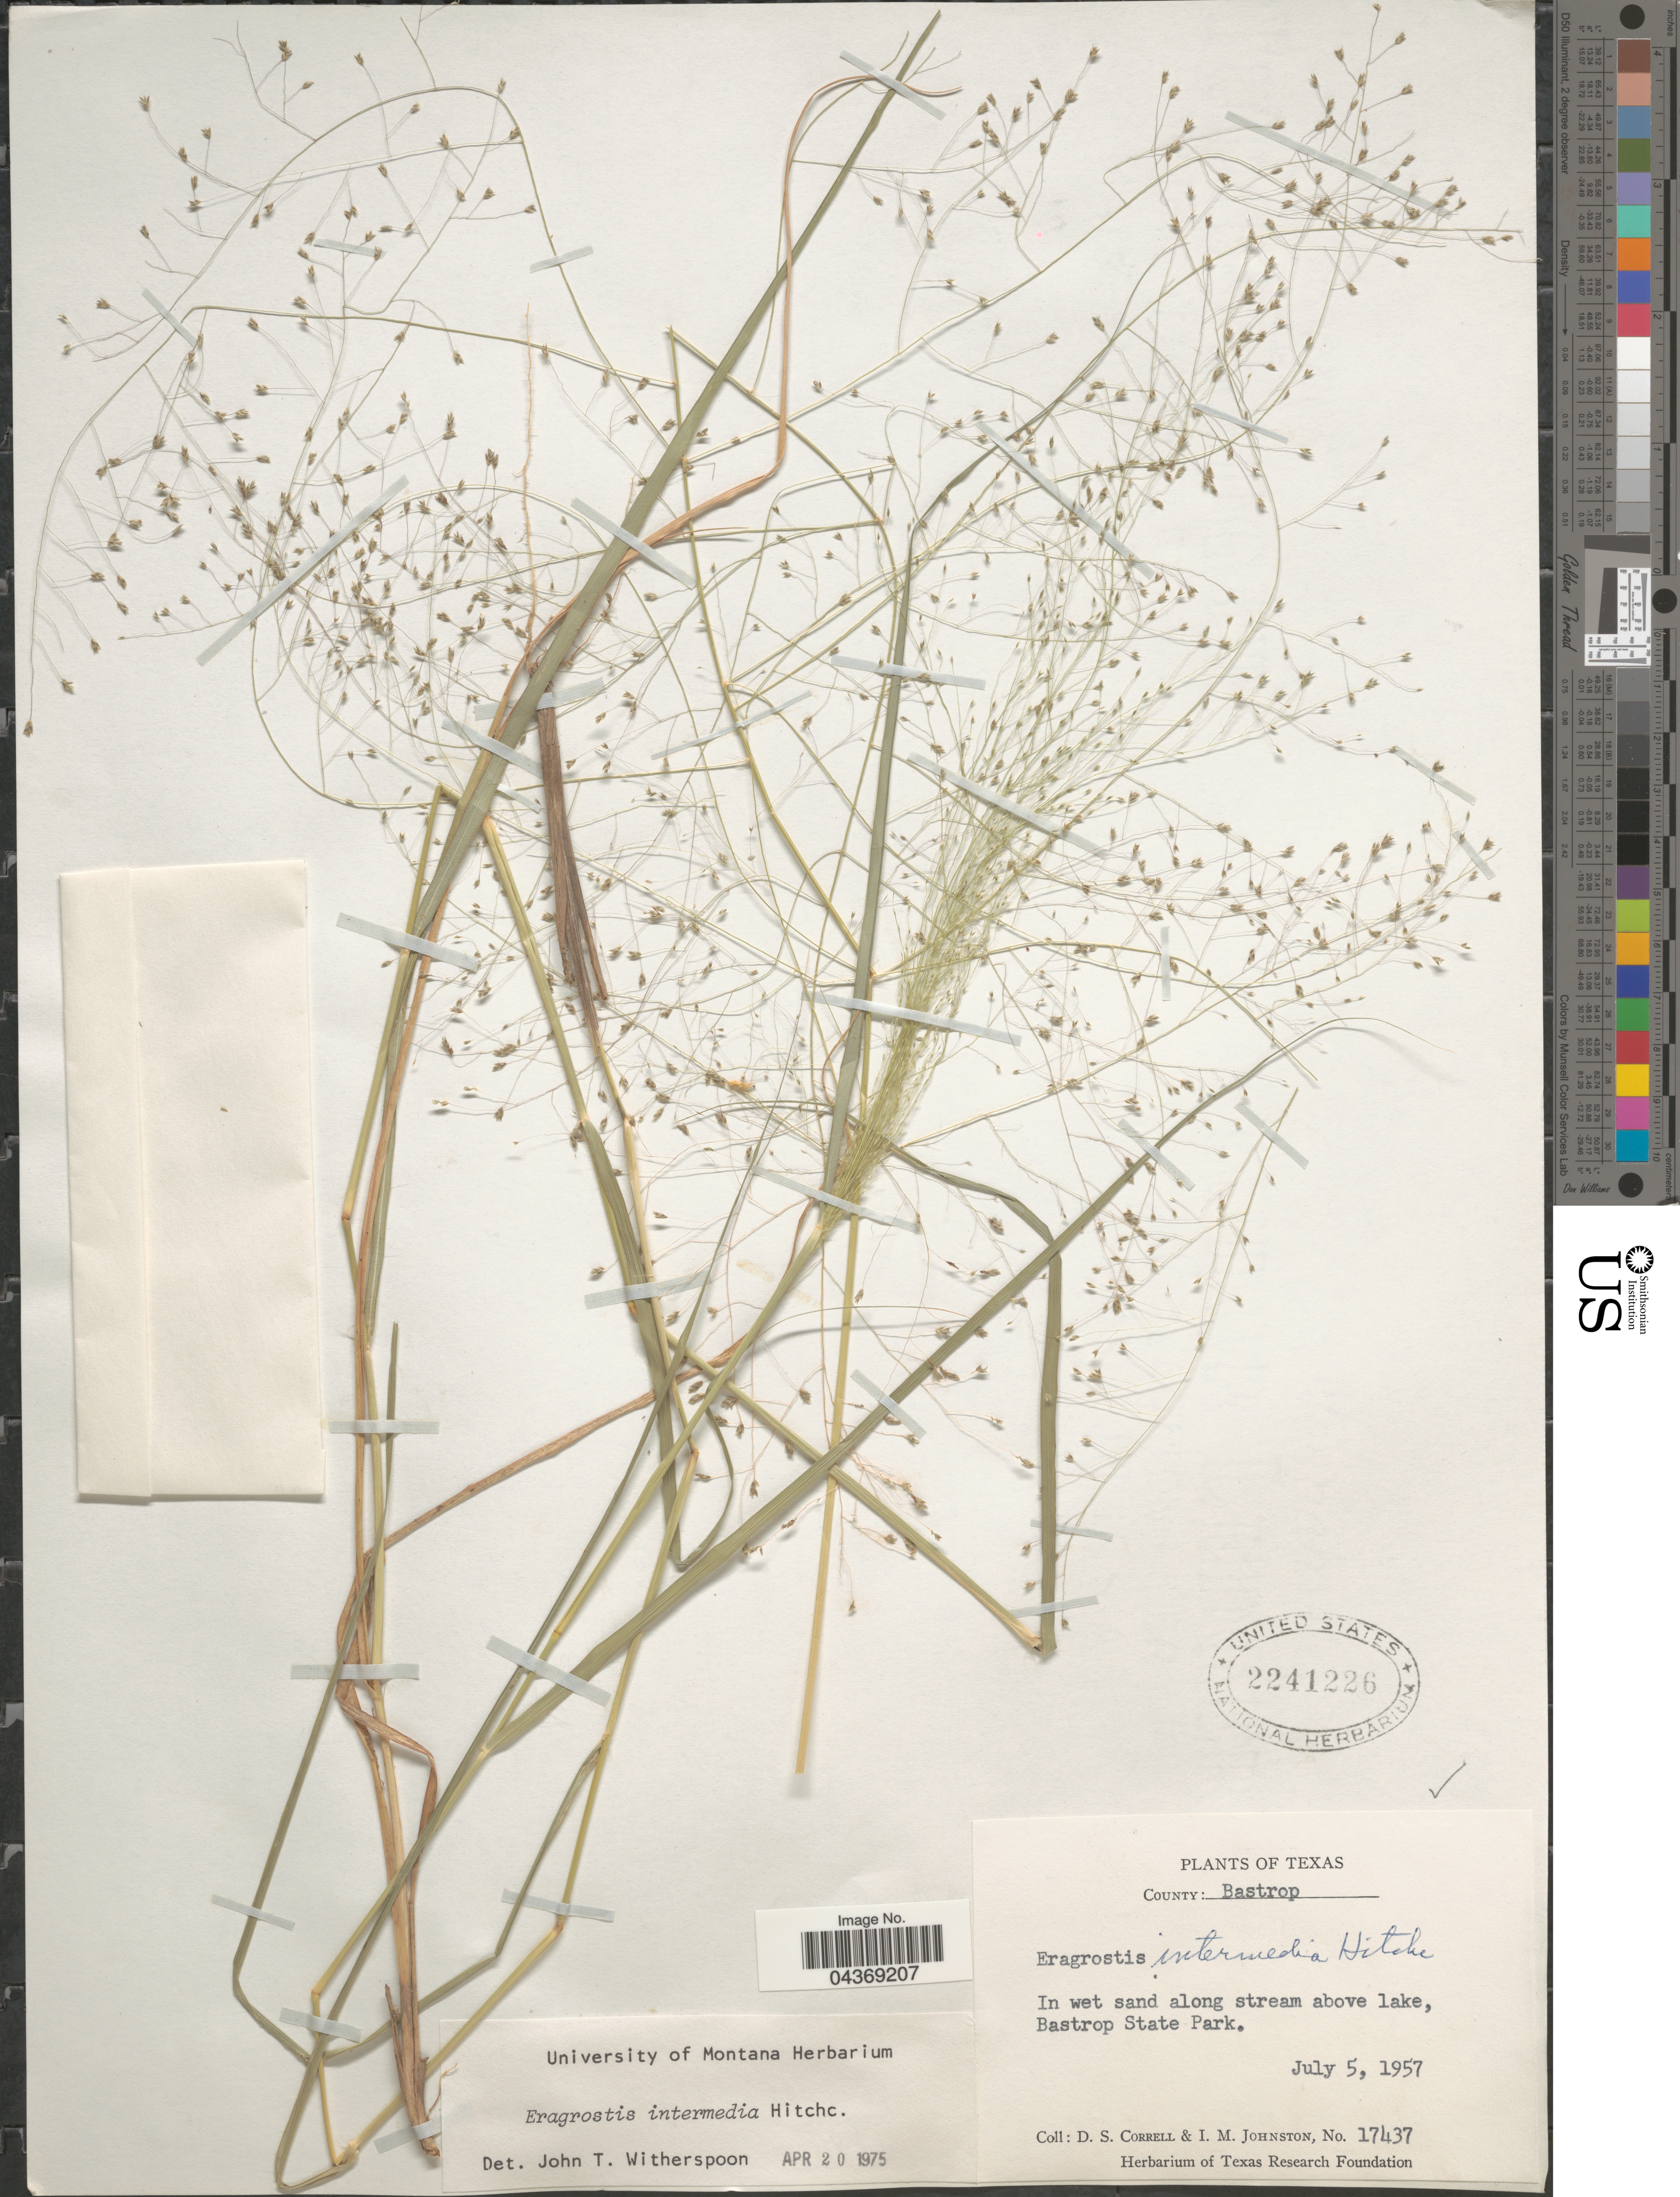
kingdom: Plantae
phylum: Tracheophyta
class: Liliopsida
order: Poales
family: Poaceae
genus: Eragrostis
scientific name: Eragrostis intermedia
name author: Hitchc.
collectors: D. S. Correll & I.M. Johnston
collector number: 17437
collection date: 1957-07-05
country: United States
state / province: Texas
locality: County: Bastrop. In wet sand along stream above lake, Bastrop State Park.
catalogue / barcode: US 2241226